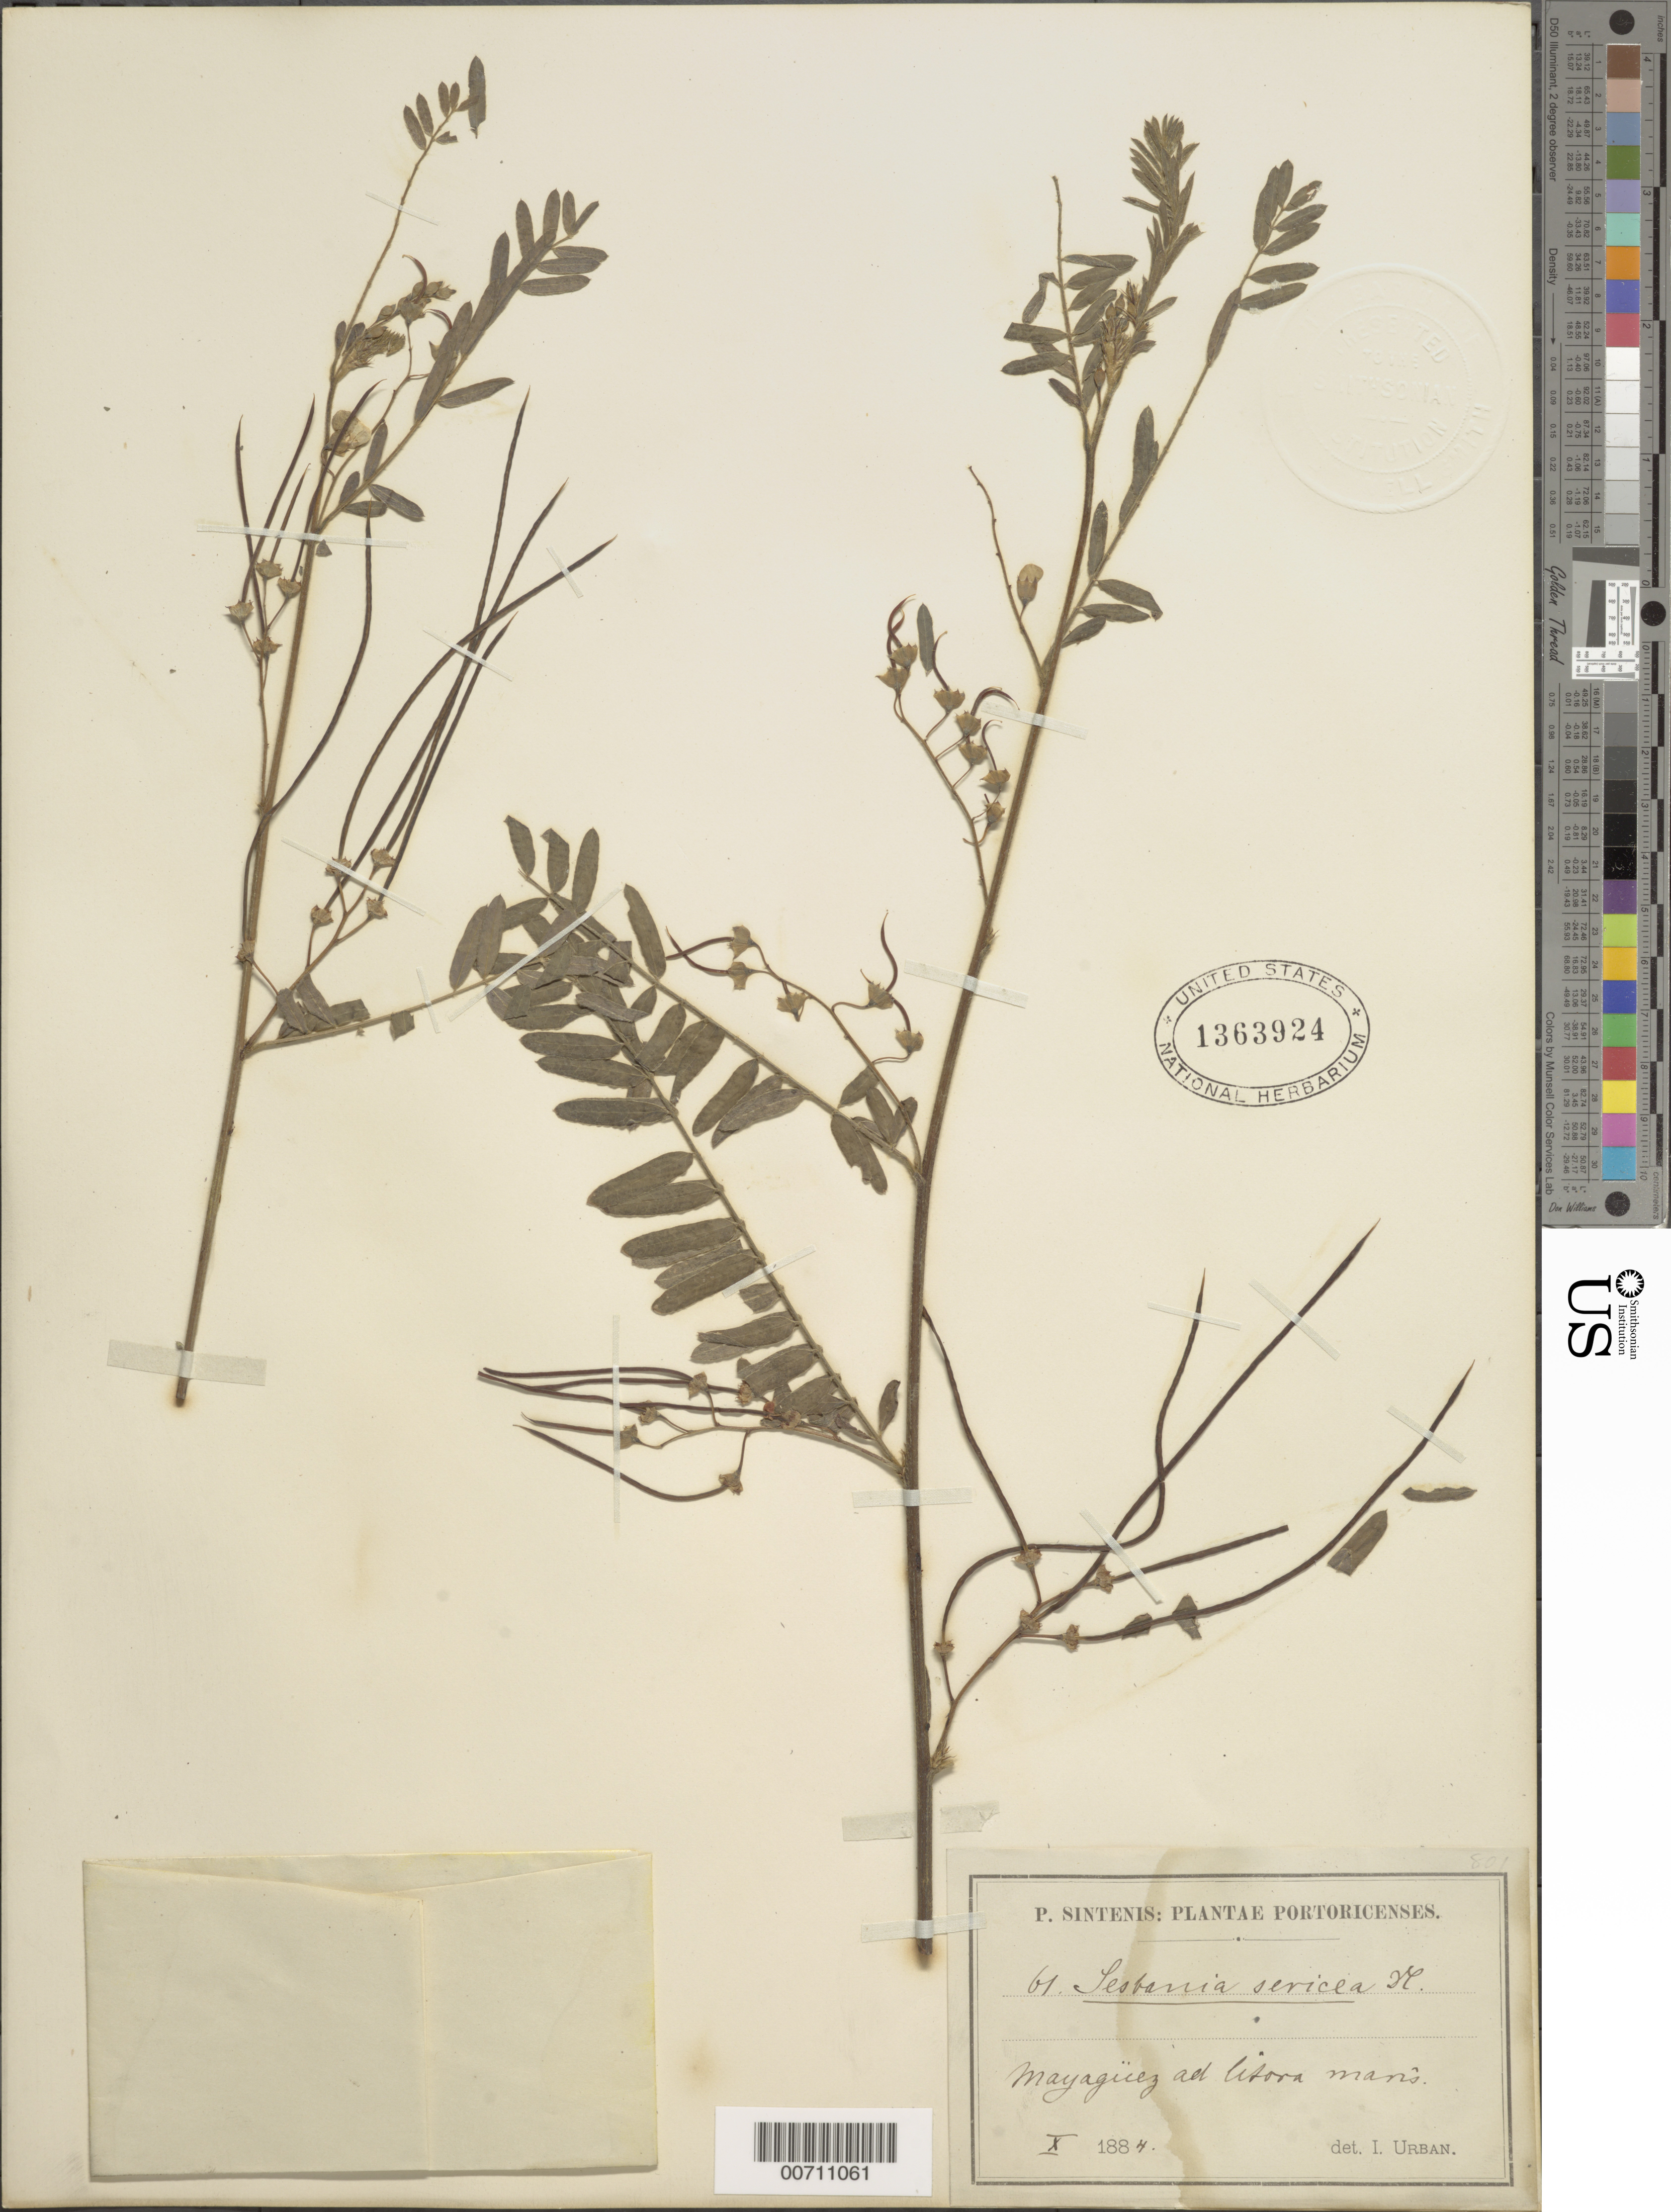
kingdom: Plantae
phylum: Tracheophyta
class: Magnoliopsida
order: Fabales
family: Fabaceae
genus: Sesbania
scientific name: Sesbania sericea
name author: (Willd.) Link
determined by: Urban, Ignatz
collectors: P. Sintenis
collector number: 61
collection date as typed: Oct 1884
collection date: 1884-10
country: Puerto Rico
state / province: Mayaguez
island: Greater Antilles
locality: ad litora maris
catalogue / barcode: US 1363924